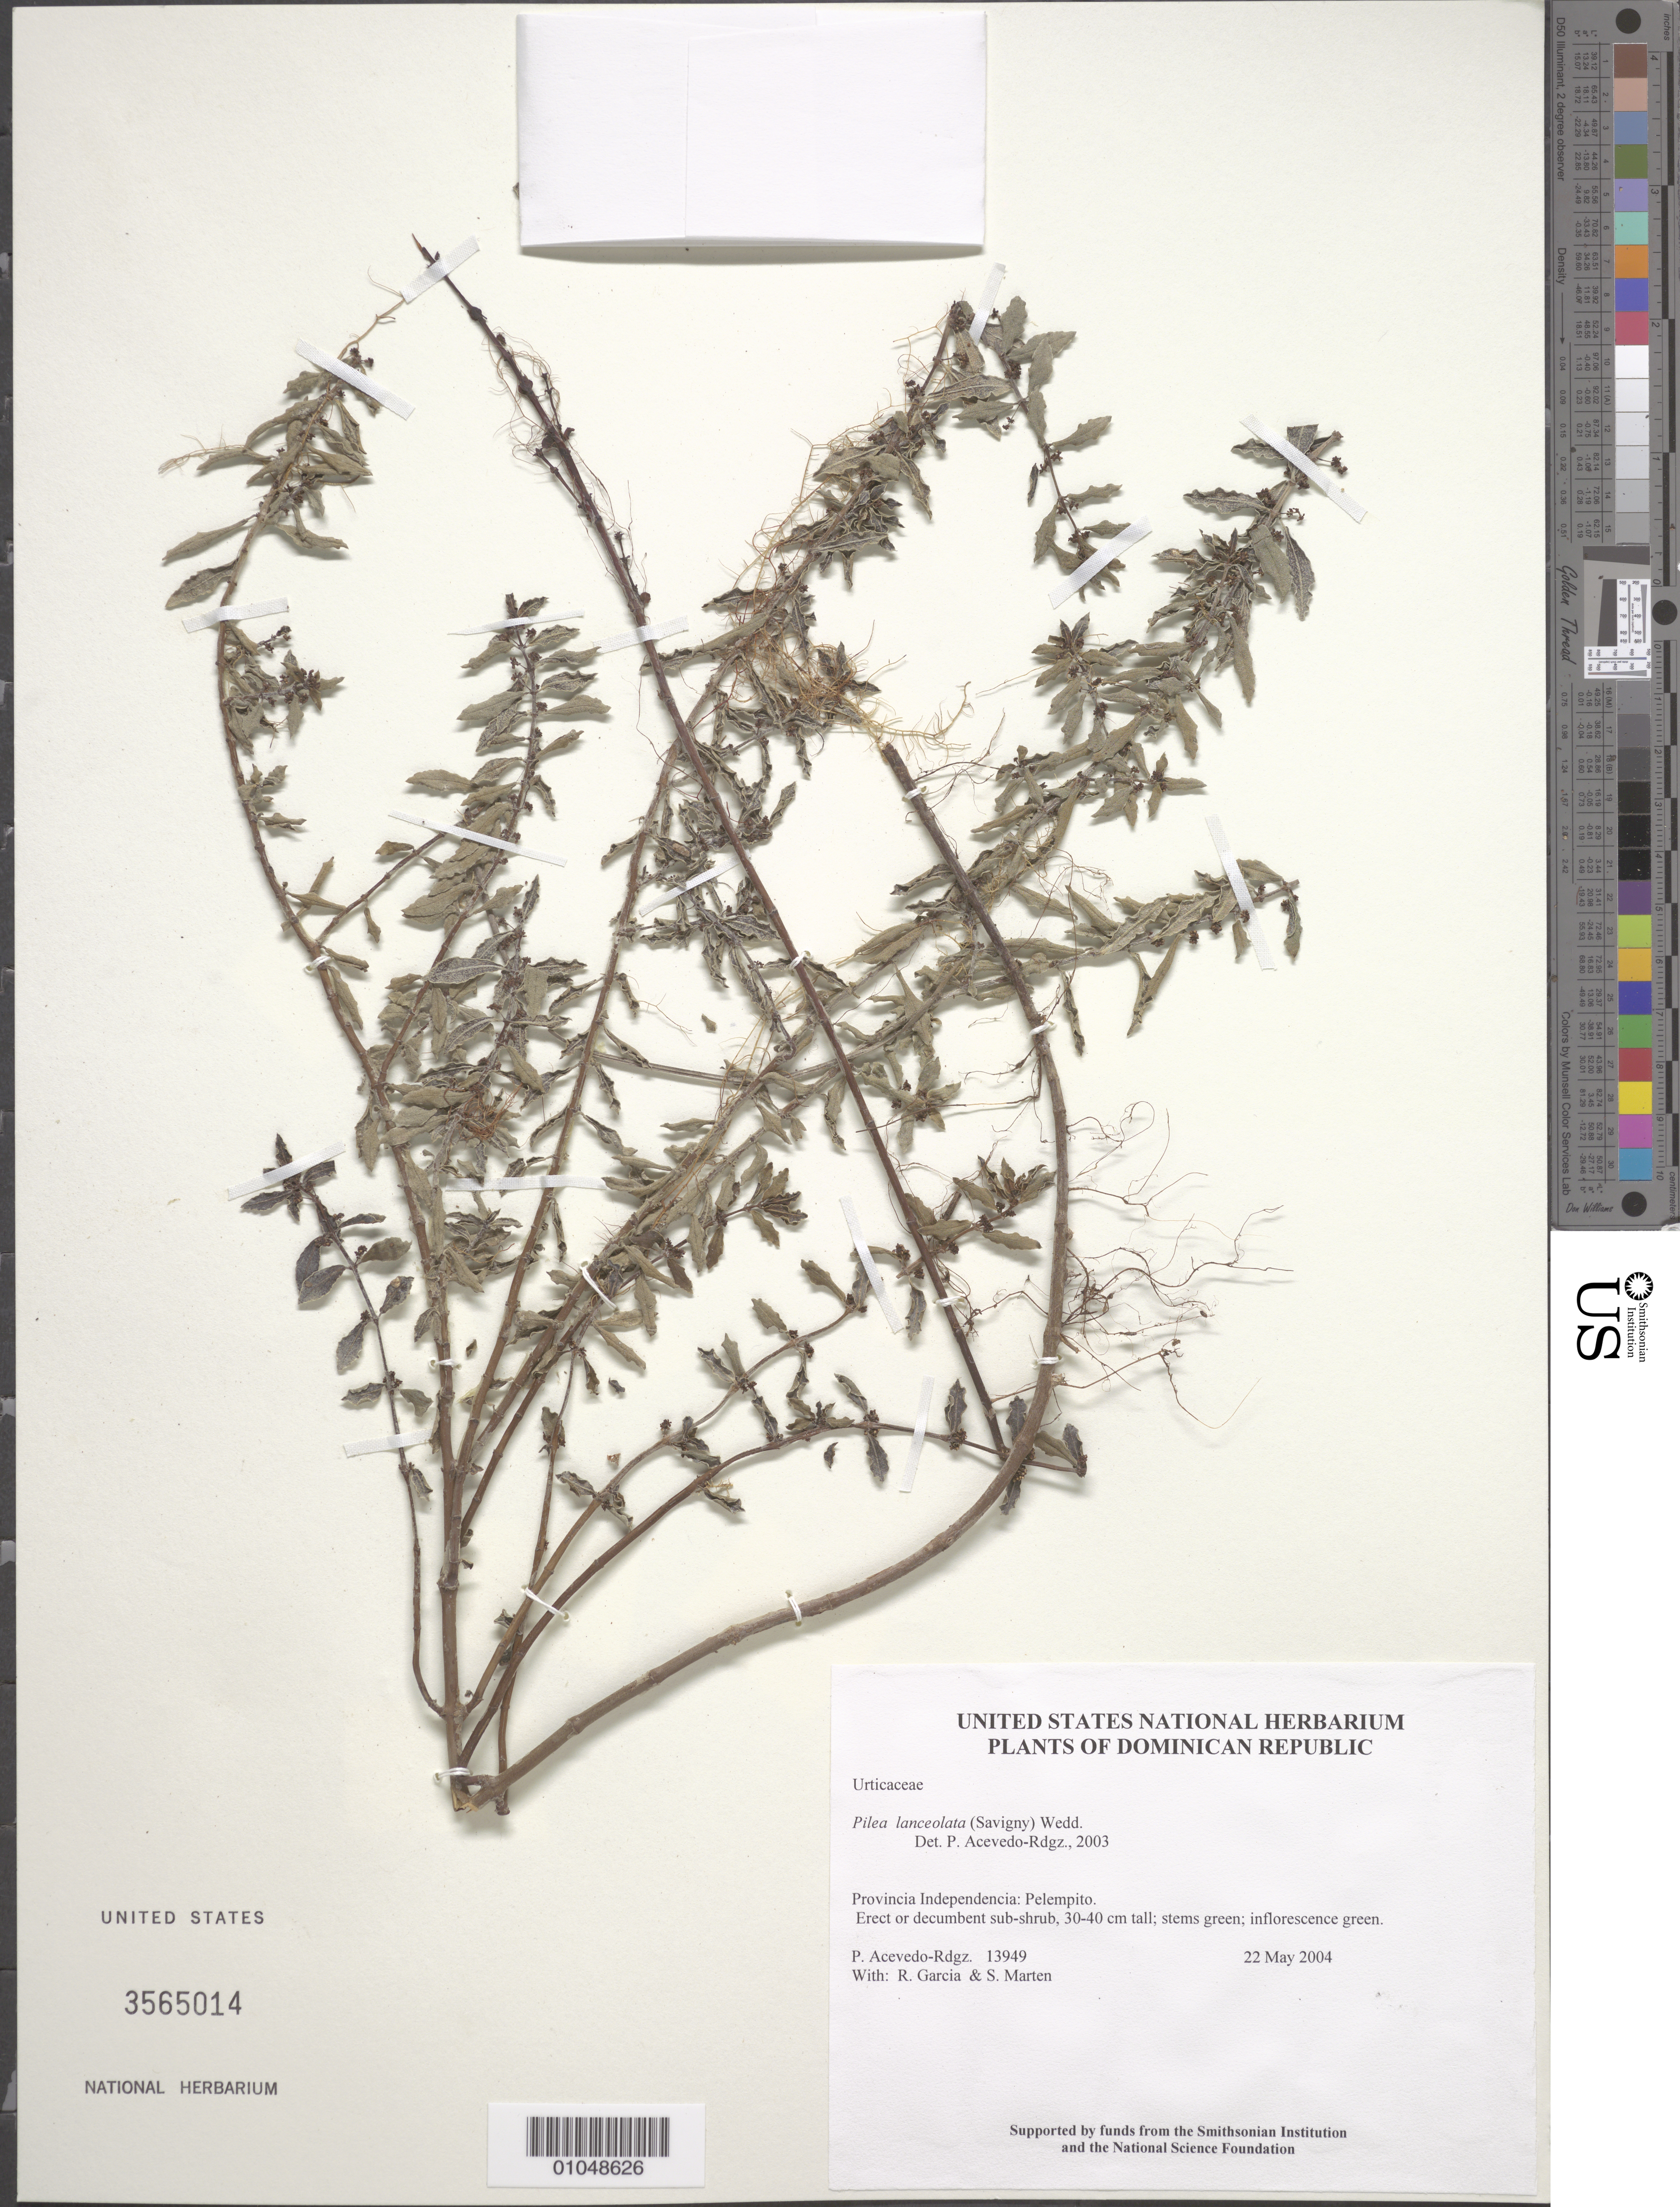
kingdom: Plantae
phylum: Tracheophyta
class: Magnoliopsida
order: Rosales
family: Urticaceae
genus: Pilea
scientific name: Pilea lanceolata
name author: (Savigny) Wedd.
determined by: Acevedo-Rodríguez, P., (BOT), Smithsonian Institution - National Museum of Natural History (UNITED STATES)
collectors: P. Acevedo-Rodr., R. G. García & S. Marten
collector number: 13949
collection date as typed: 22 May 2004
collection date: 2004-05-22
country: Dominican Republic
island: Hispaniola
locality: Provincia Independencia: Pelempito.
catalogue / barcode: US 3565014